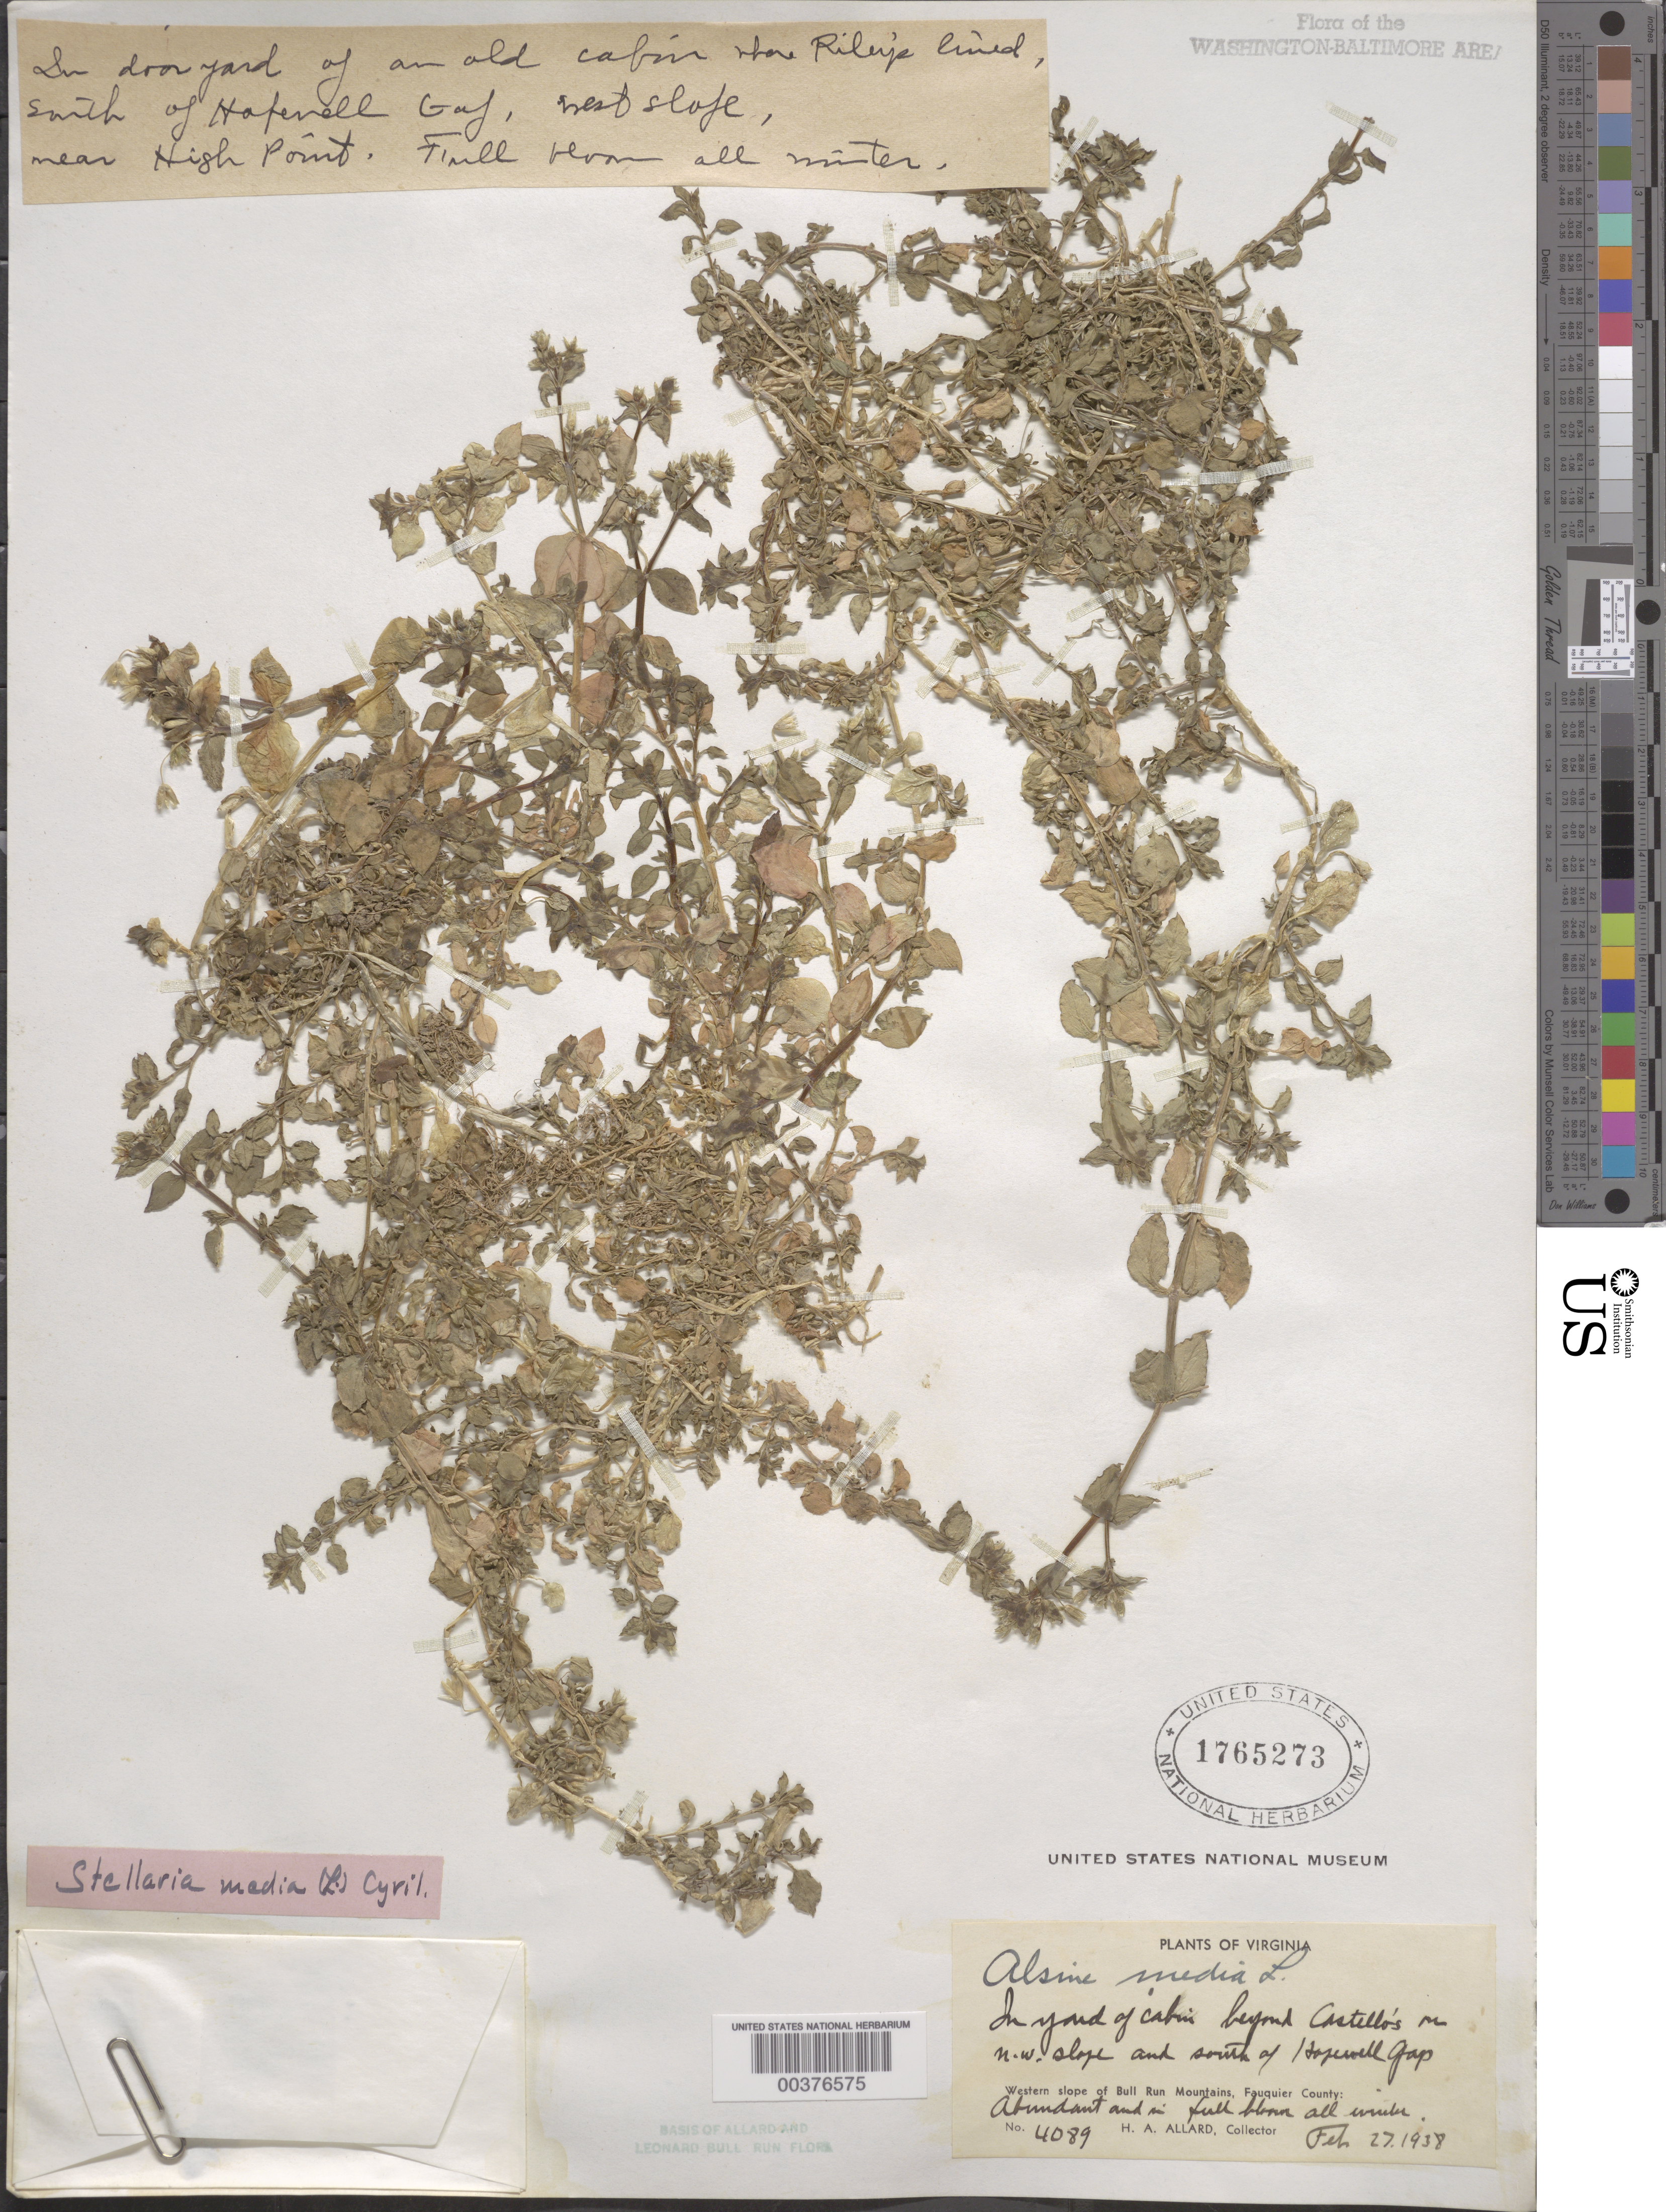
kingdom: Plantae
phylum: Tracheophyta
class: Magnoliopsida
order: Caryophyllales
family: Caryophyllaceae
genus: Stellaria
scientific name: Stellaria media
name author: (L.) Vill.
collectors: H. A. Allard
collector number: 4089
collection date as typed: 27 Feb 1938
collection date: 1938-02-27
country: United States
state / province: Virginia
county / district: Fauquier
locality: South of Hopewell Gap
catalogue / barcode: US 1765273